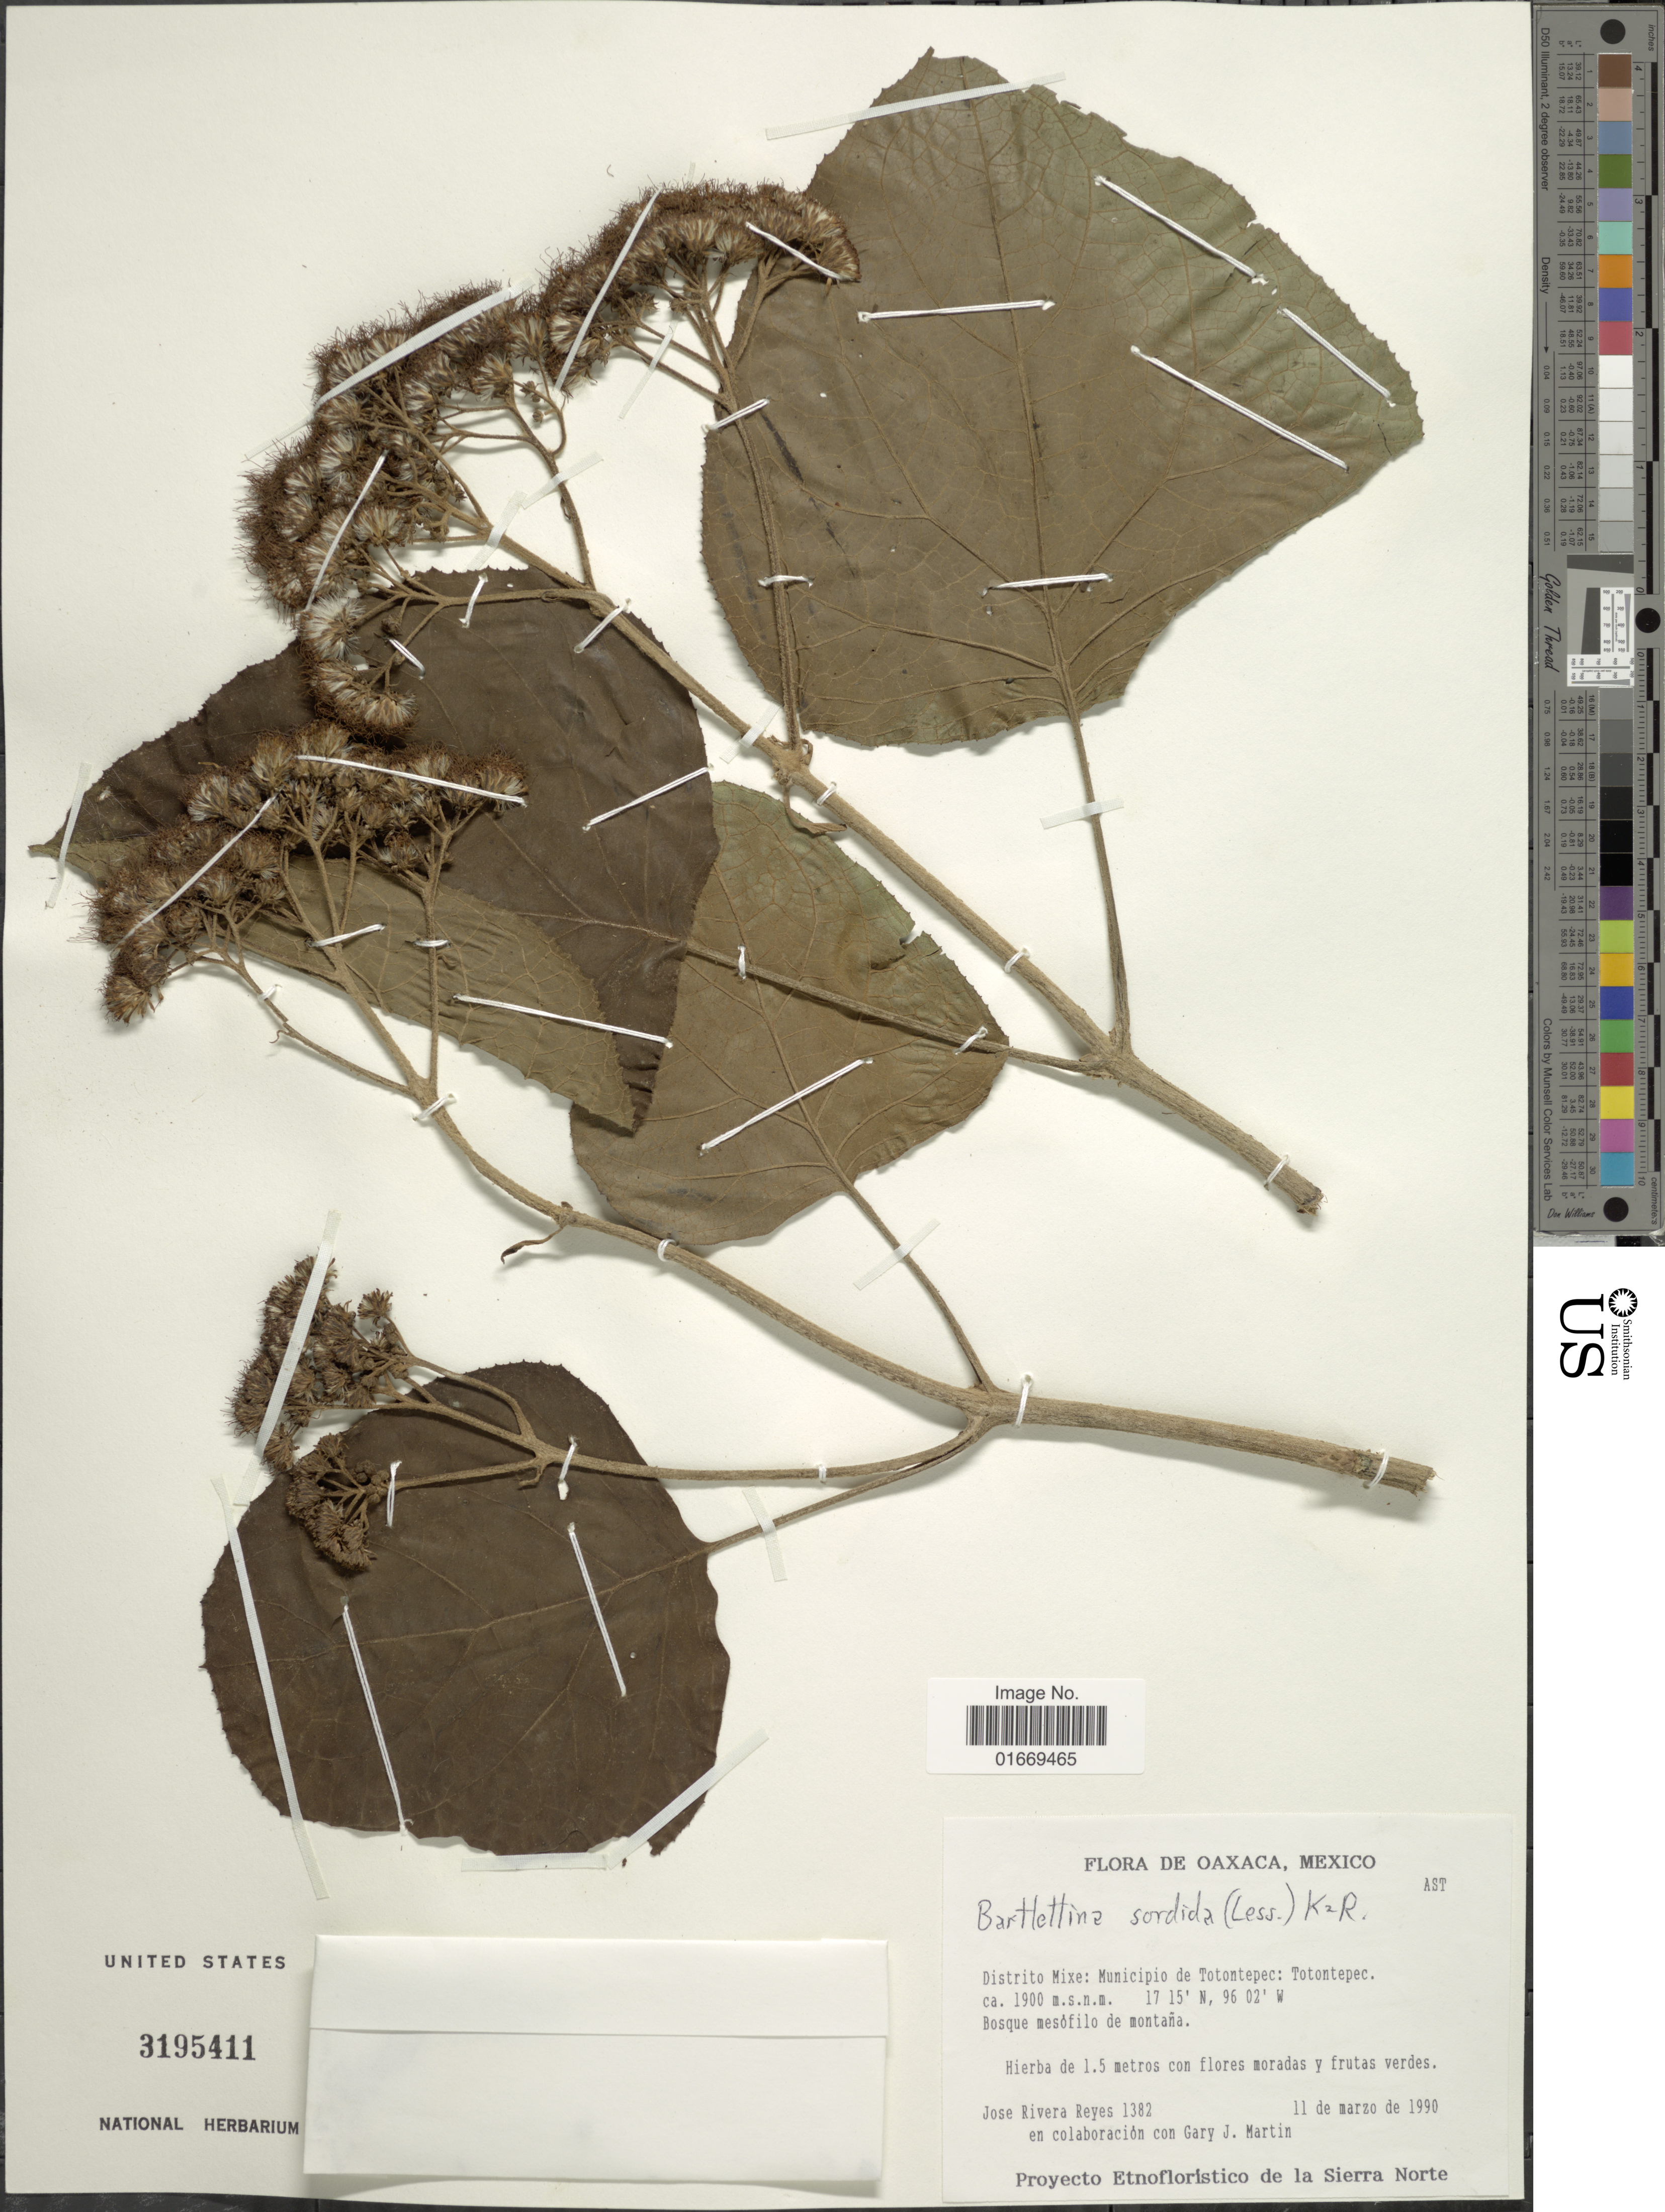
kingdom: Plantae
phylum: Tracheophyta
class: Magnoliopsida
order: Asterales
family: Asteraceae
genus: Bartlettina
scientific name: Bartlettina sordida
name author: (Less.) R.M. King & H. Rob.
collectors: J. Reyes & G. J. Martin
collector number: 1382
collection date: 1990-03-11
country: Mexico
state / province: Oaxaca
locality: Distrito Mixe: Municipio de Totontepec: Totontepec. Bosque mesófilo de montaña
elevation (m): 1900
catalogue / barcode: US 3195411